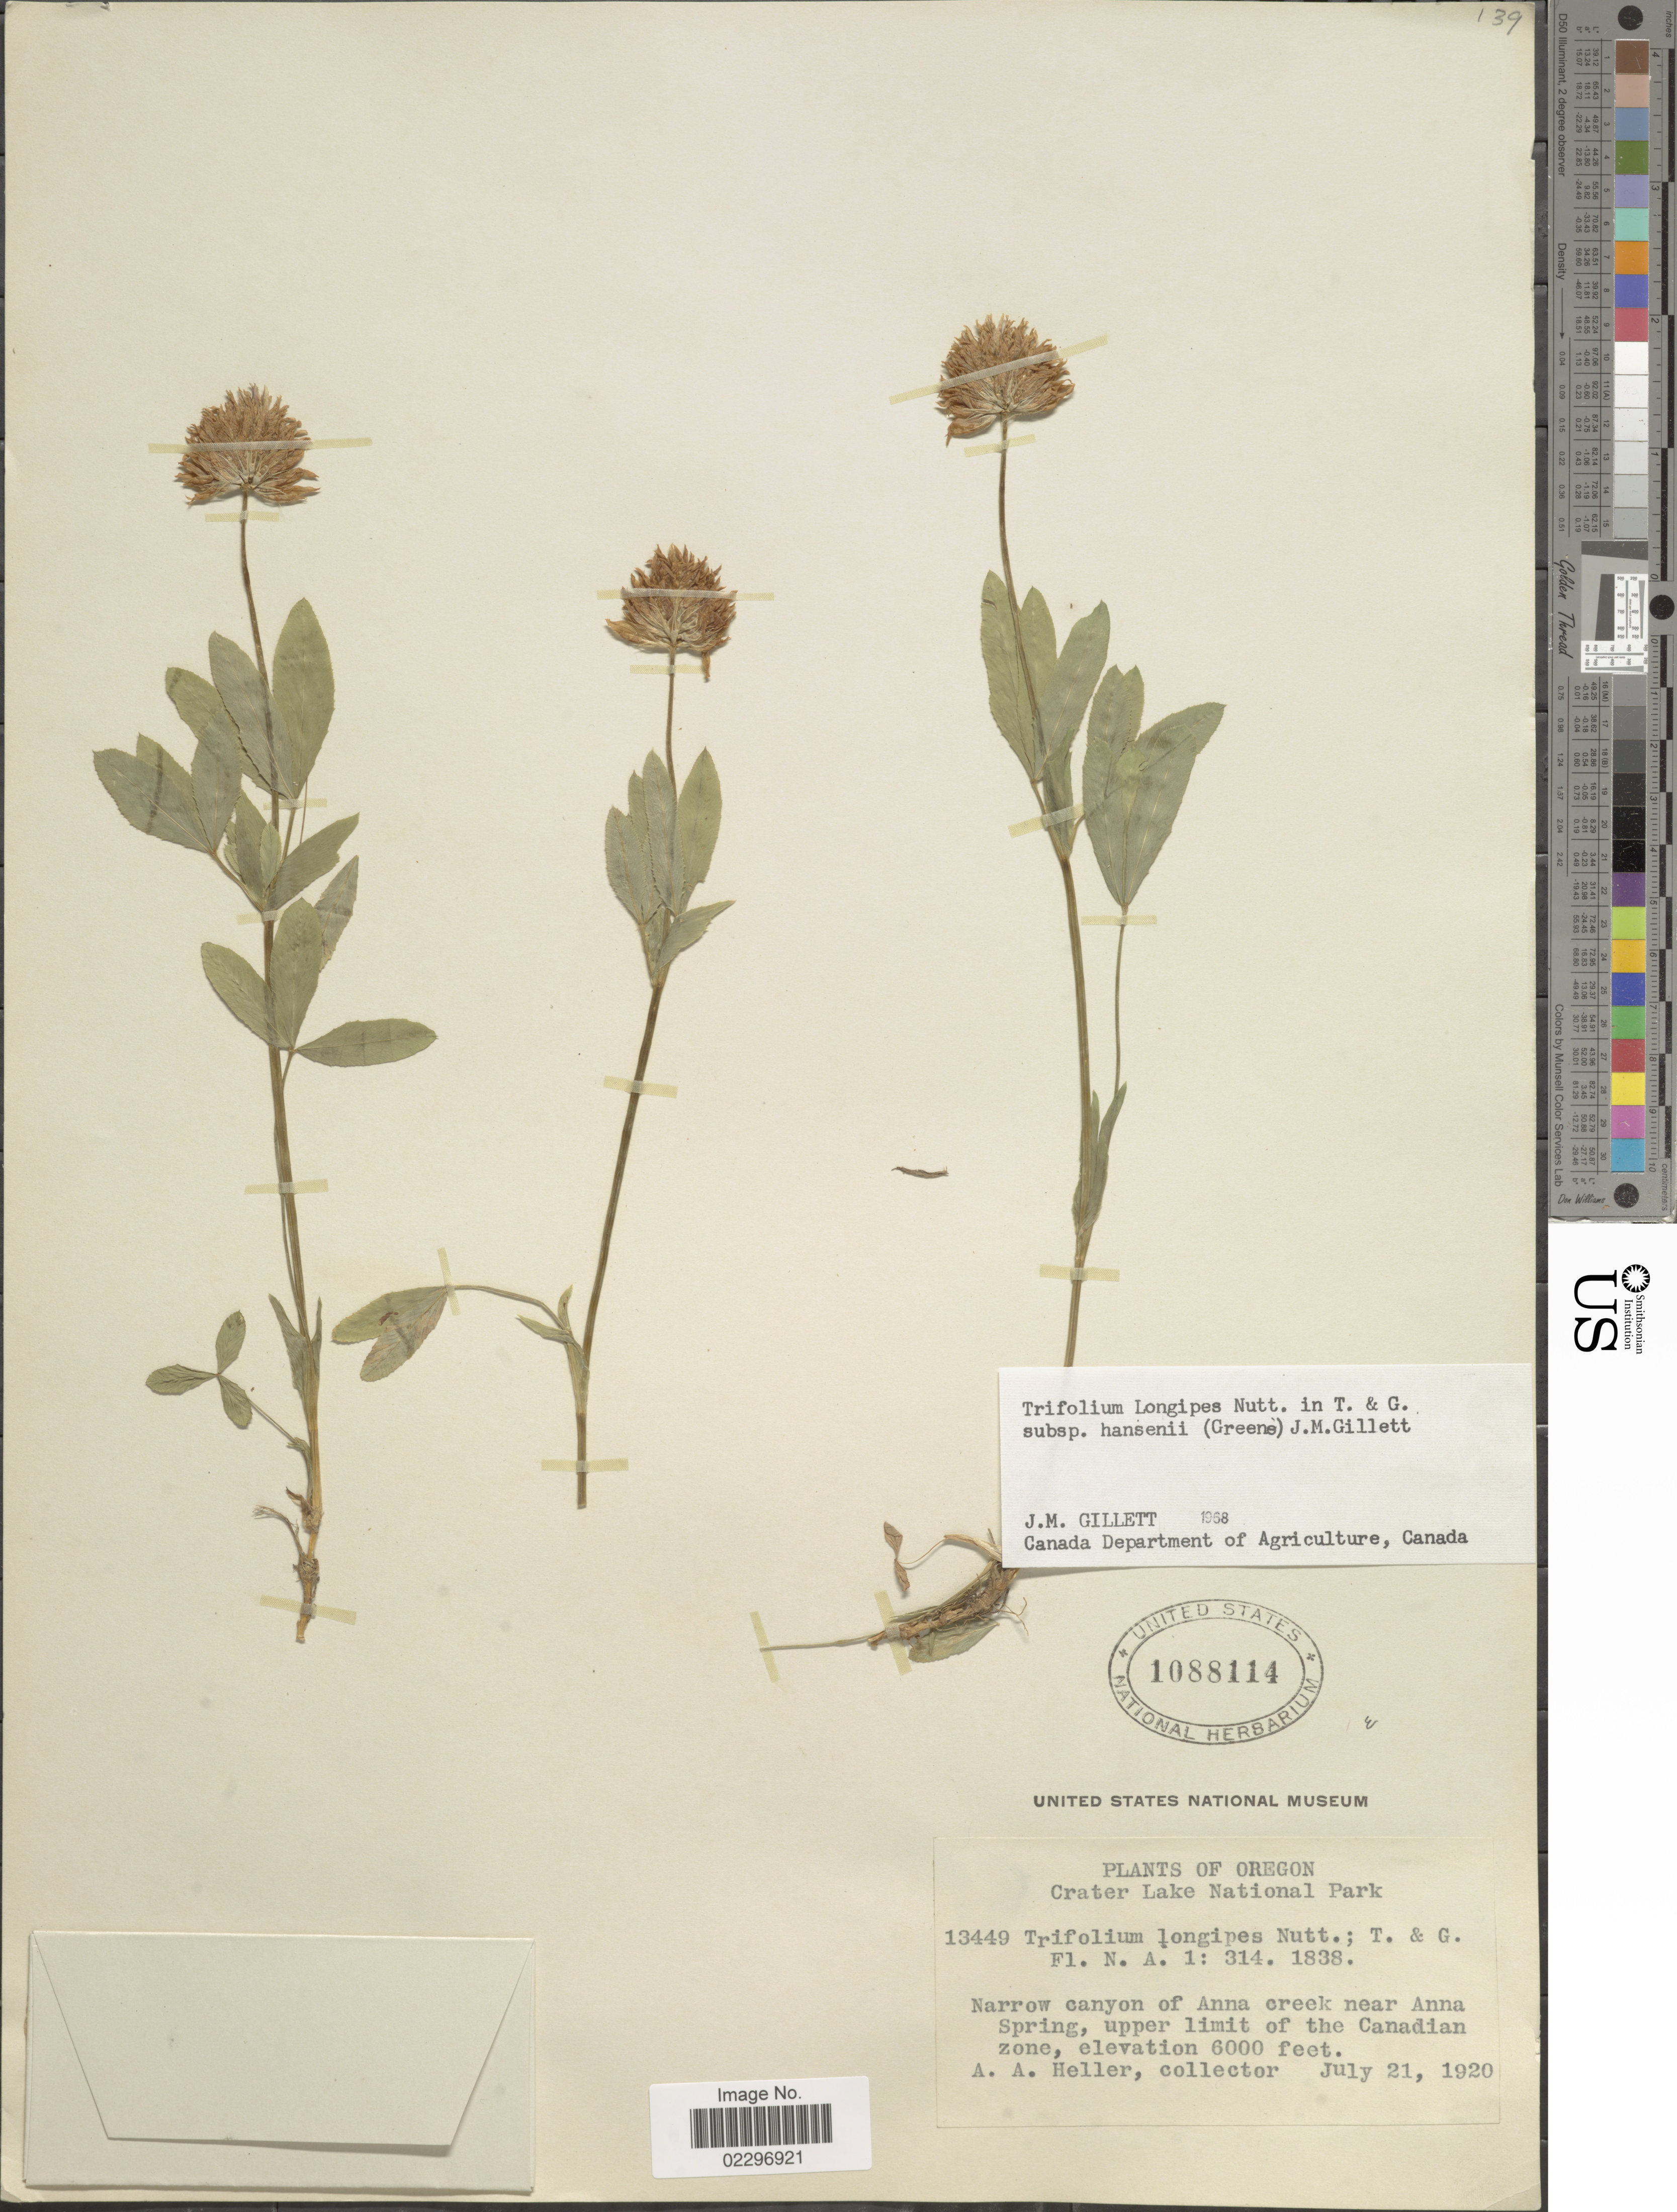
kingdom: Plantae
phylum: Tracheophyta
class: Magnoliopsida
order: Fabales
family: Fabaceae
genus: Trifolium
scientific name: Trifolium longipes subsp. hansenii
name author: (Greene) J.M. Gillett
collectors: A. A. Heller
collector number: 13449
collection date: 1920-07-21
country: United States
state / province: Oregon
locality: Crater Lake National Park, Narrow canyon of Anna creek near Anna Spring, upper limit of the Canadian zone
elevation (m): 1829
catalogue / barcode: US 1088114